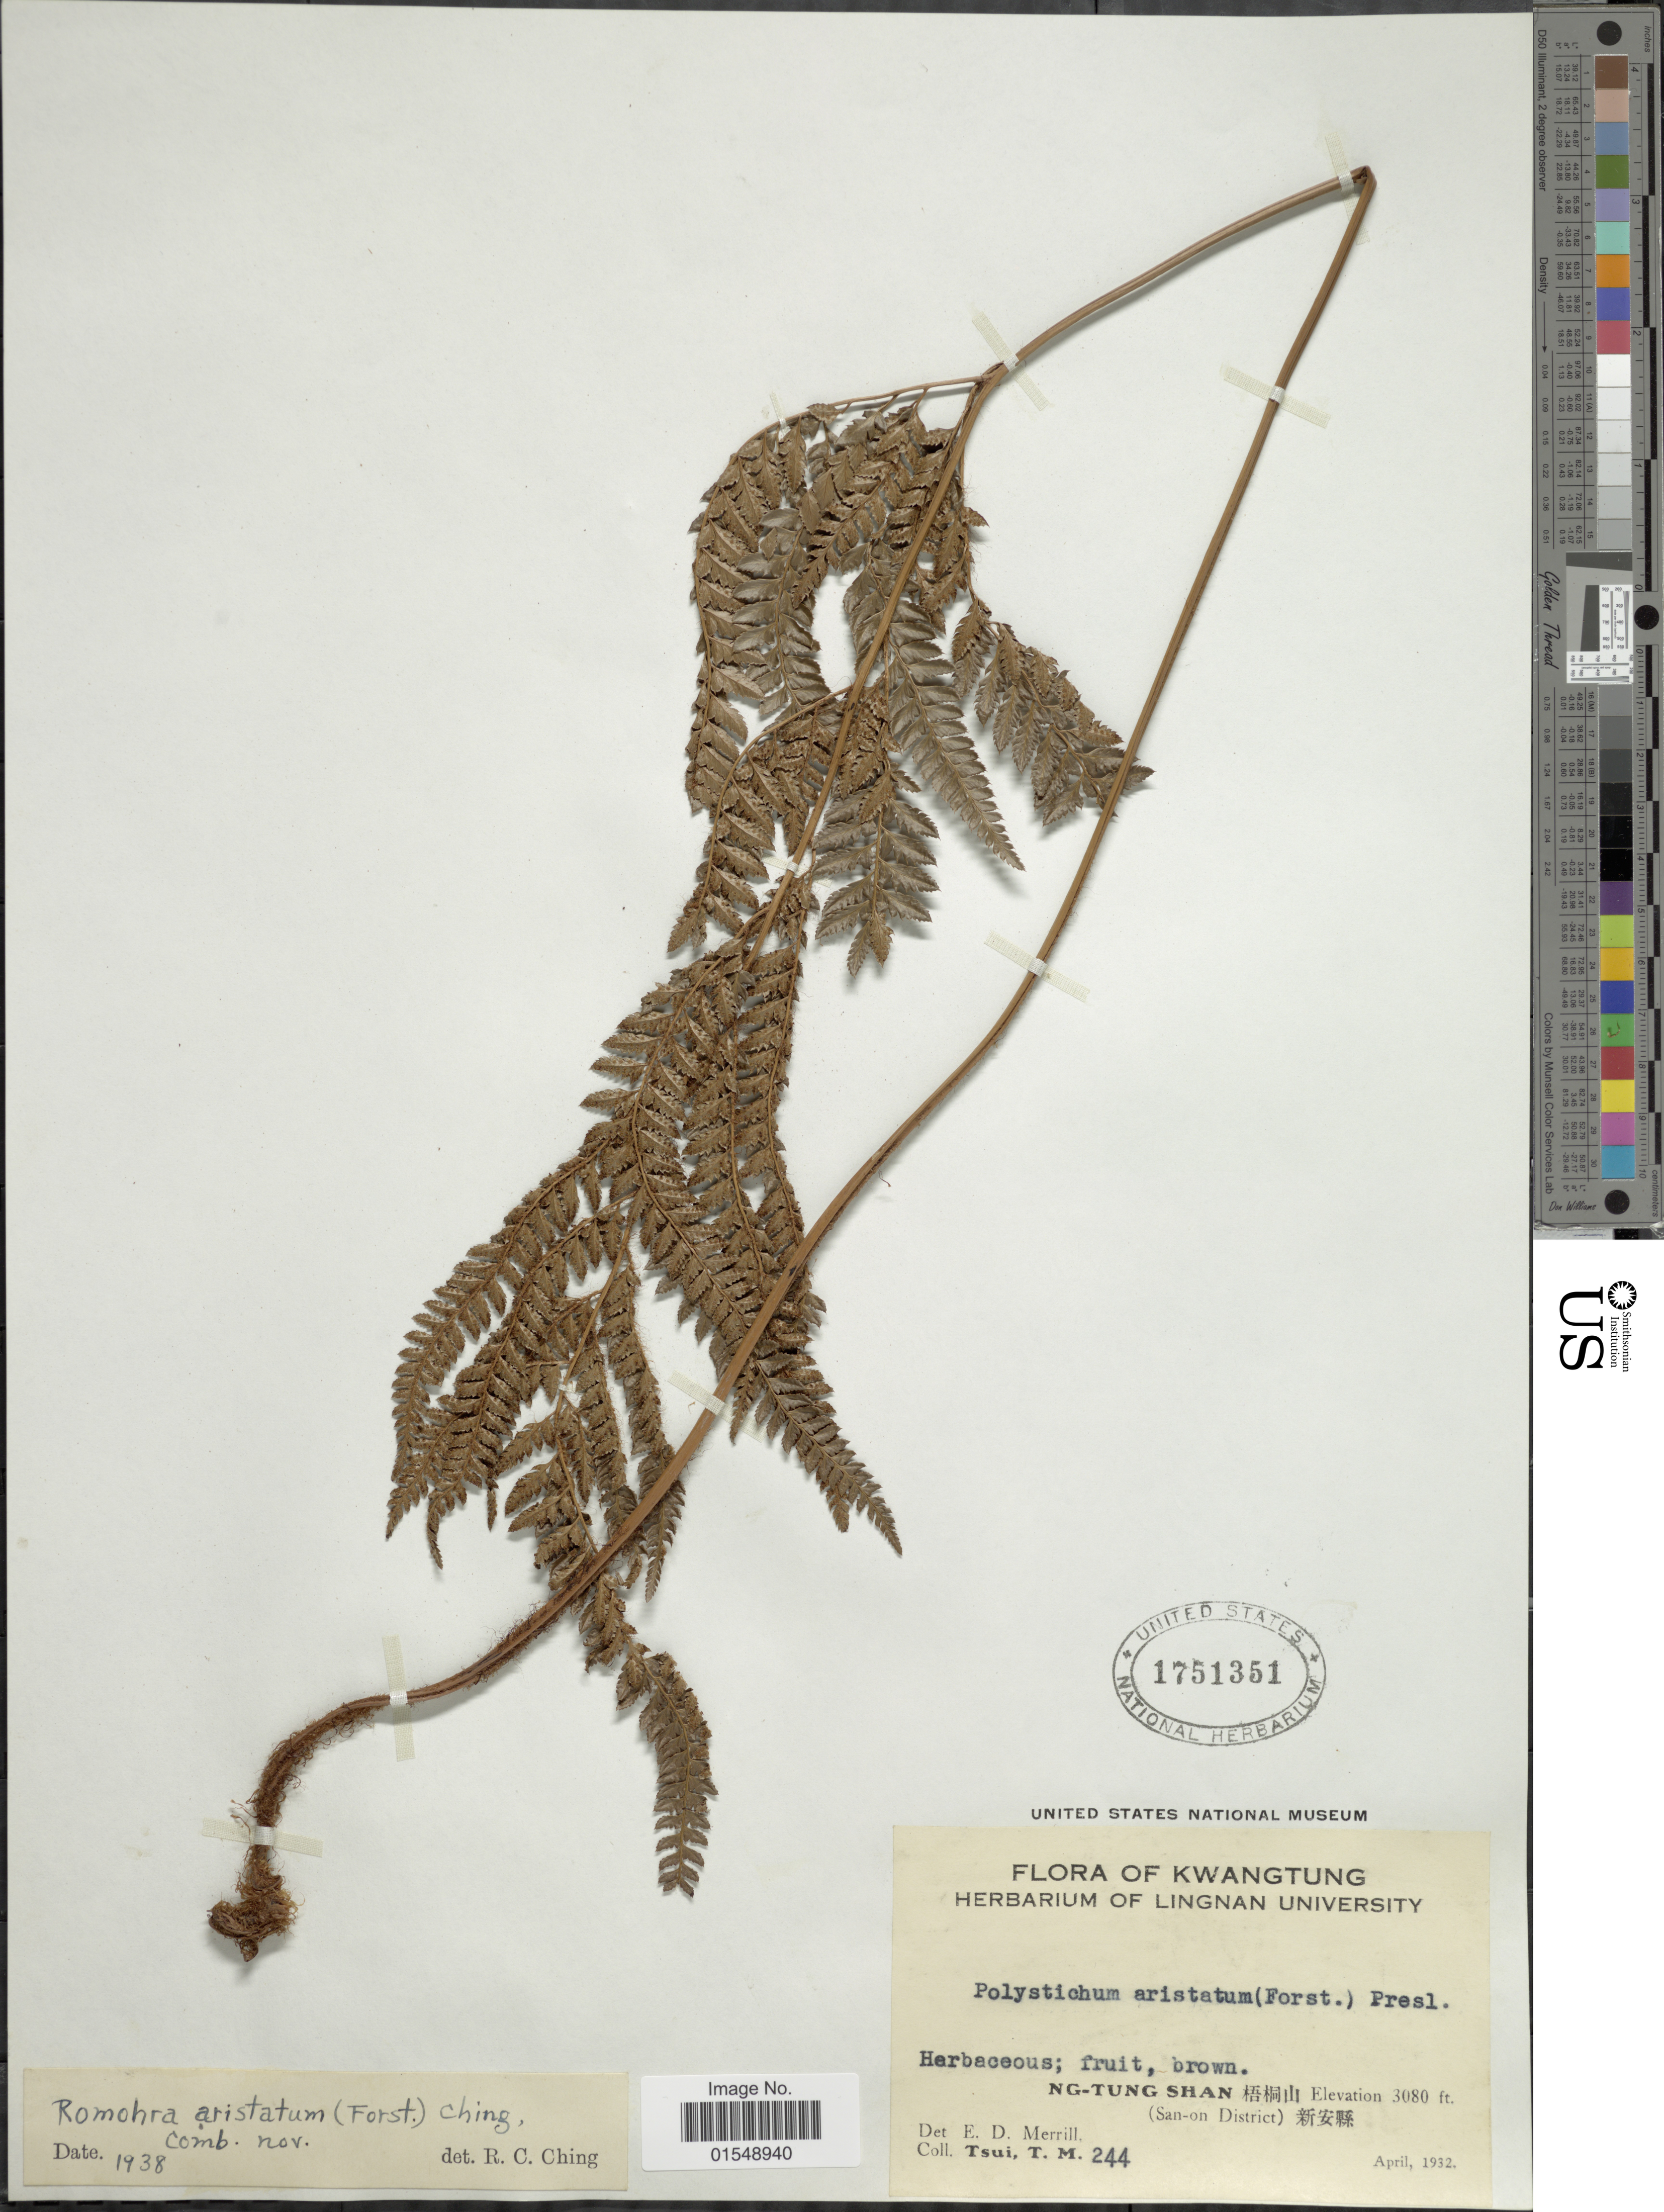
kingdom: Plantae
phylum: Tracheophyta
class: Polypodiopsida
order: Polypodiales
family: Dryopteridaceae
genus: Arachniodes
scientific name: Arachniodes aristata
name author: (G. Forst.) Tindale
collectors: T. Tsui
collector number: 244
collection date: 1932-04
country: China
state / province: Guangdong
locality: Kwangtung, Ng-Tung Shan (San-on District)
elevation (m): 939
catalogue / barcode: US 1751351